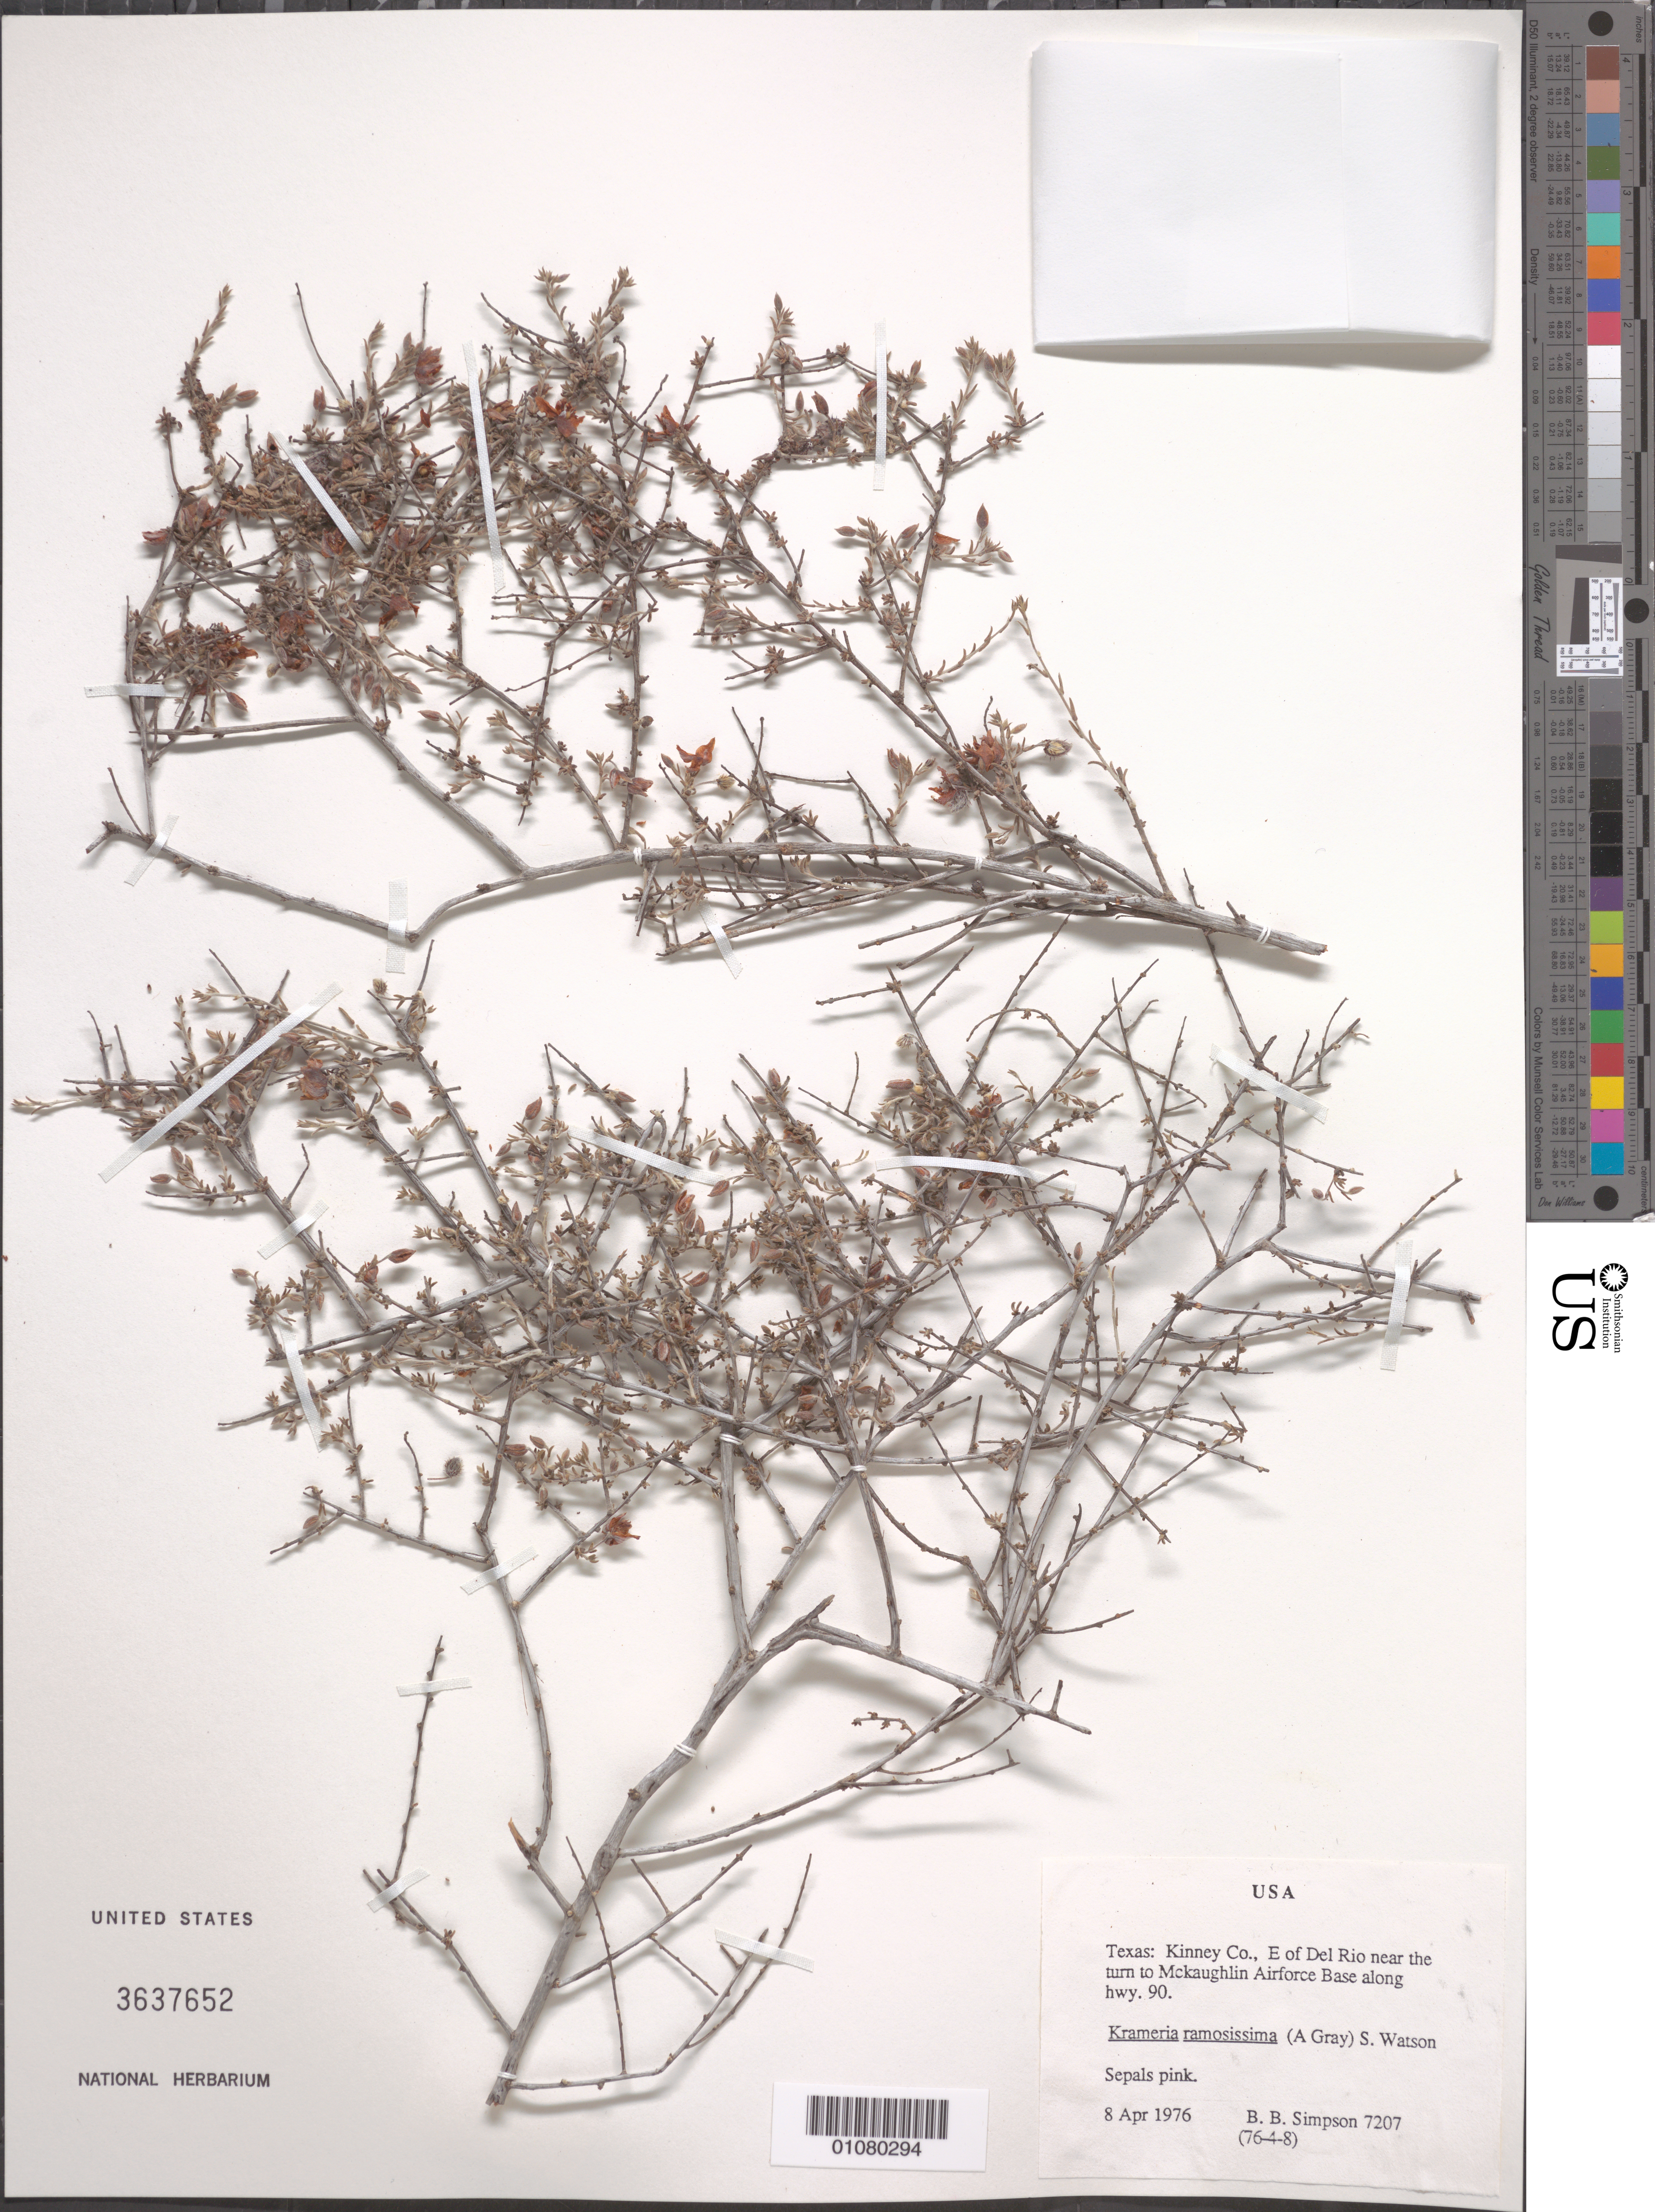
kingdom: Plantae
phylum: Tracheophyta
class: Magnoliopsida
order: Zygophyllales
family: Krameriaceae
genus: Krameria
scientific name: Krameria ramosissima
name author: (A. Gray) S. Watson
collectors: B. B. Simpson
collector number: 7207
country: United States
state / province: Texas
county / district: Kinney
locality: E of Del Rio near the turn to Mckaughlin Airforce Base along hwy. 90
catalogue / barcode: US 3637652